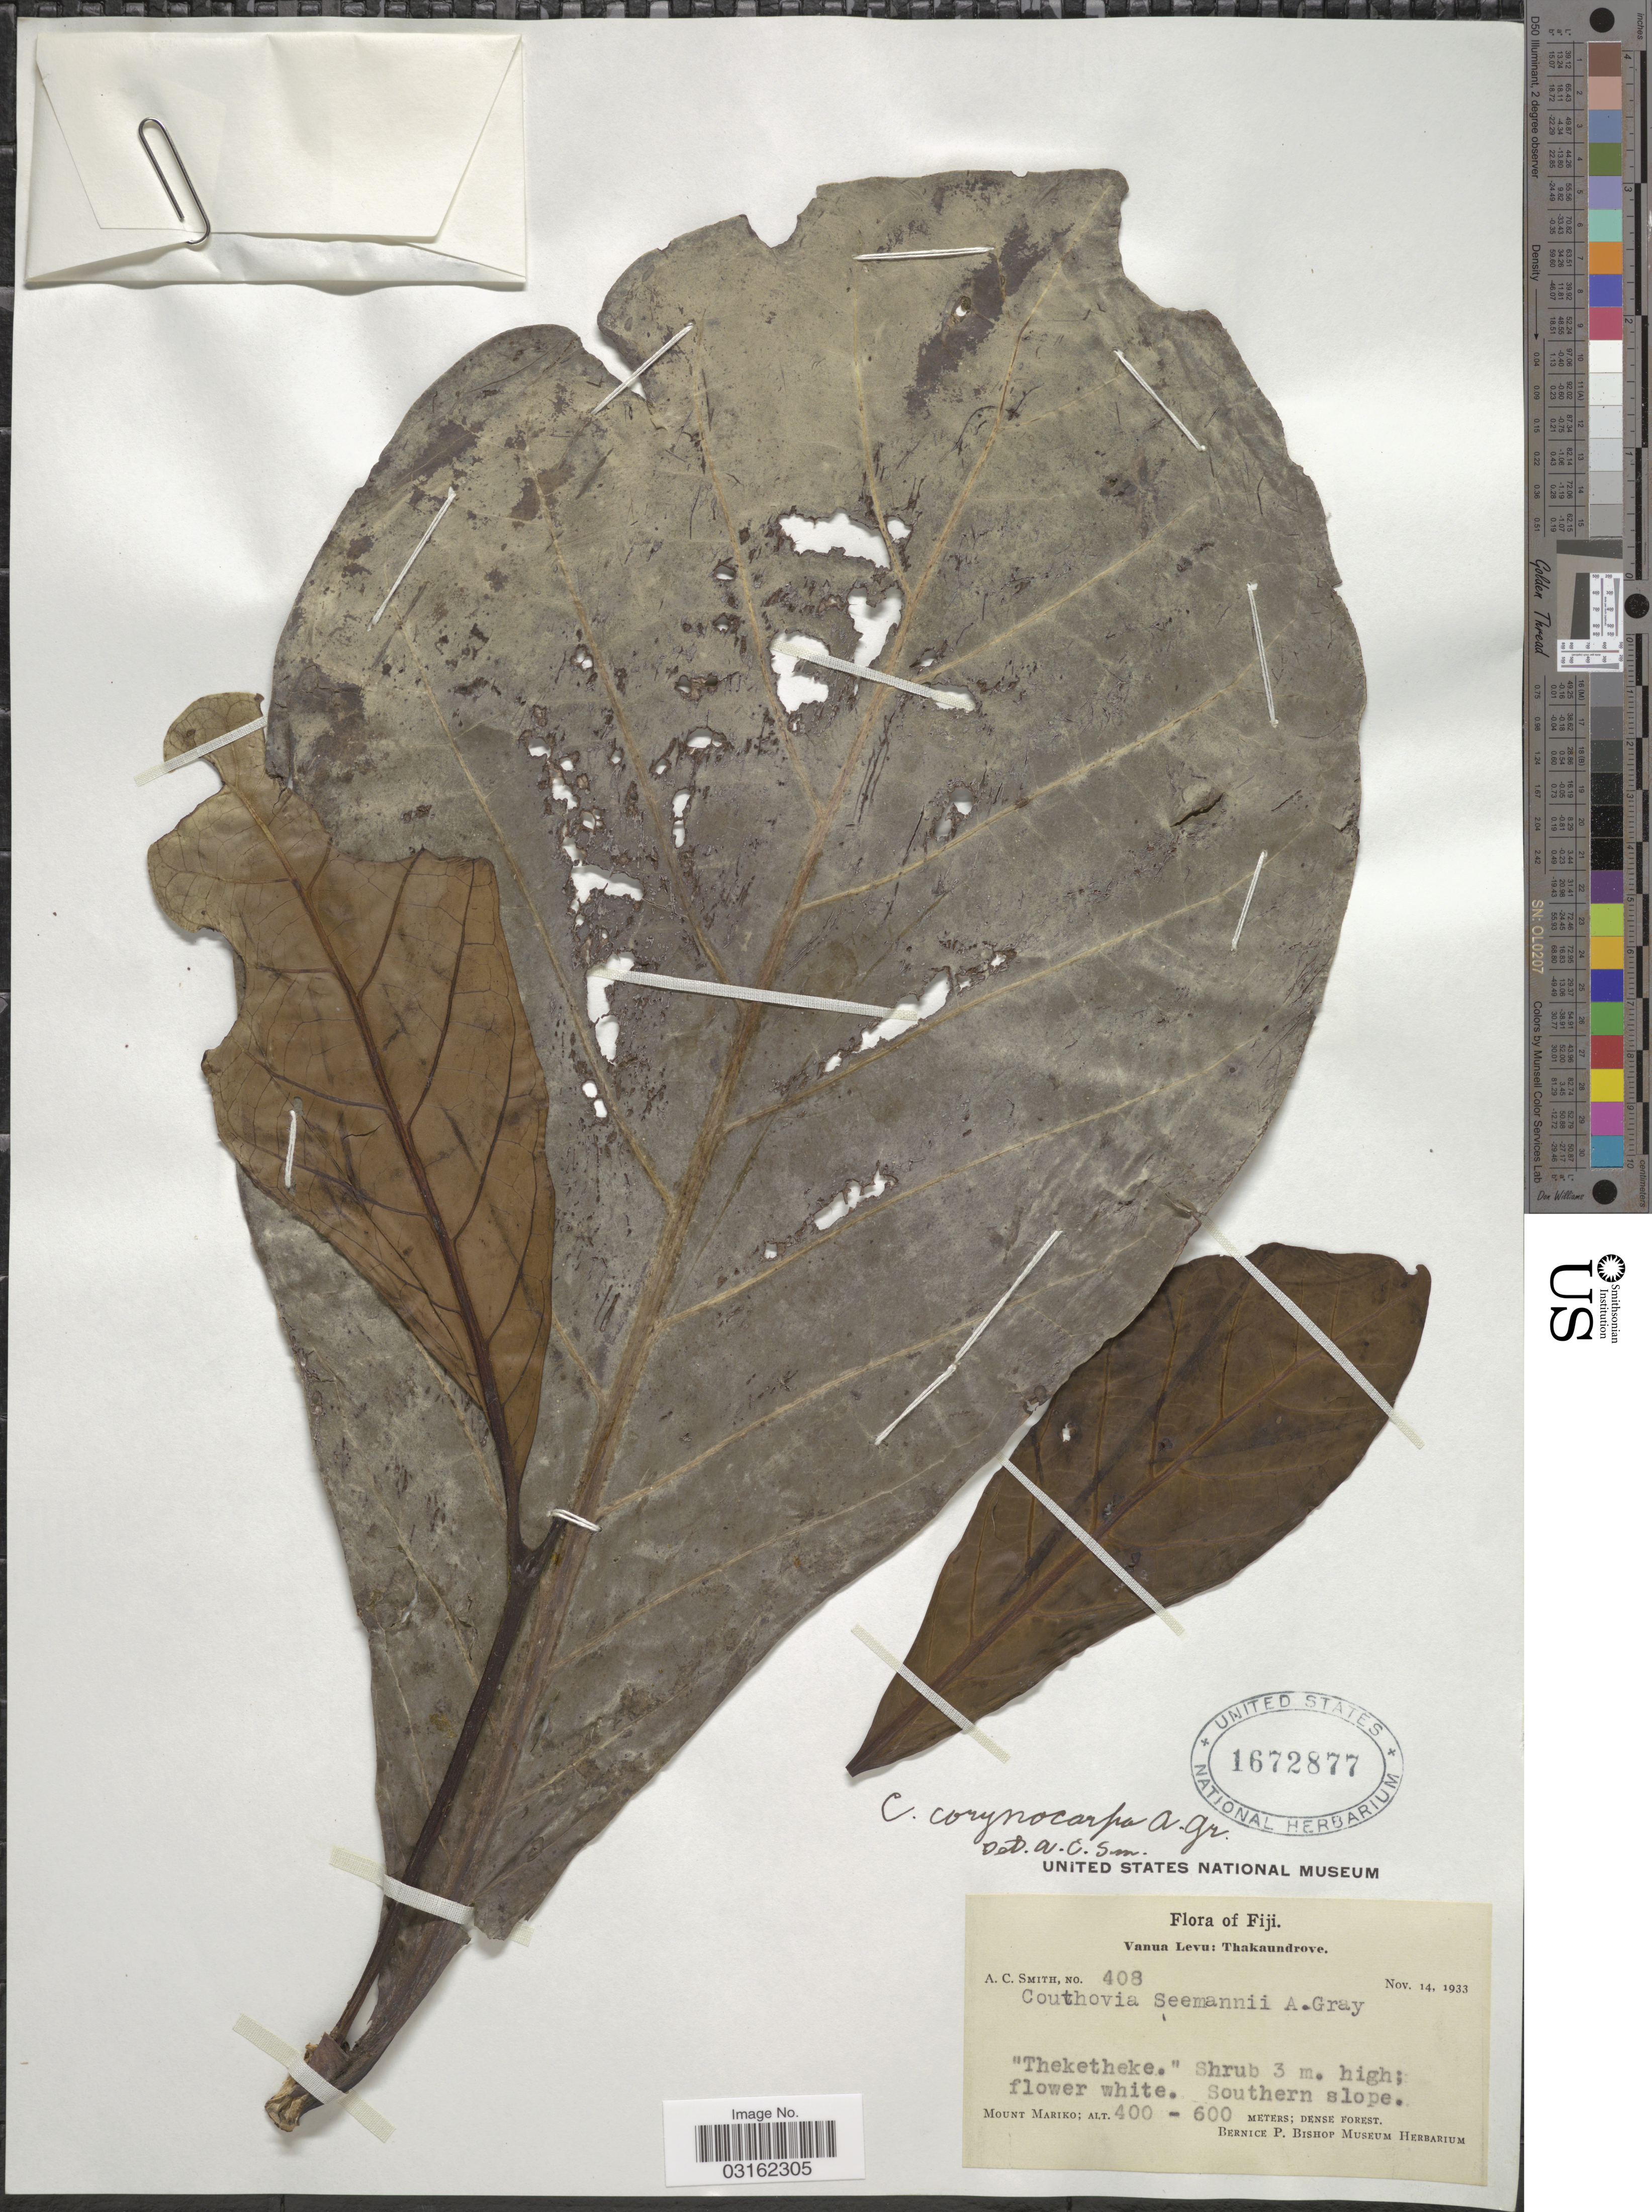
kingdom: Plantae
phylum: Tracheophyta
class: Magnoliopsida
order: Gentianales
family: Loganiaceae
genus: Neuburgia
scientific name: Neuburgia corynocarpa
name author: (A. Gray) Leenh.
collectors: A. C. Smith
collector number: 408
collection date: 1933-11-14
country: Fiji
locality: Vanua Levu: Thakaundrove. Southern slope. Mount Mariko.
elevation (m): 400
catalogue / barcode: US 1672877